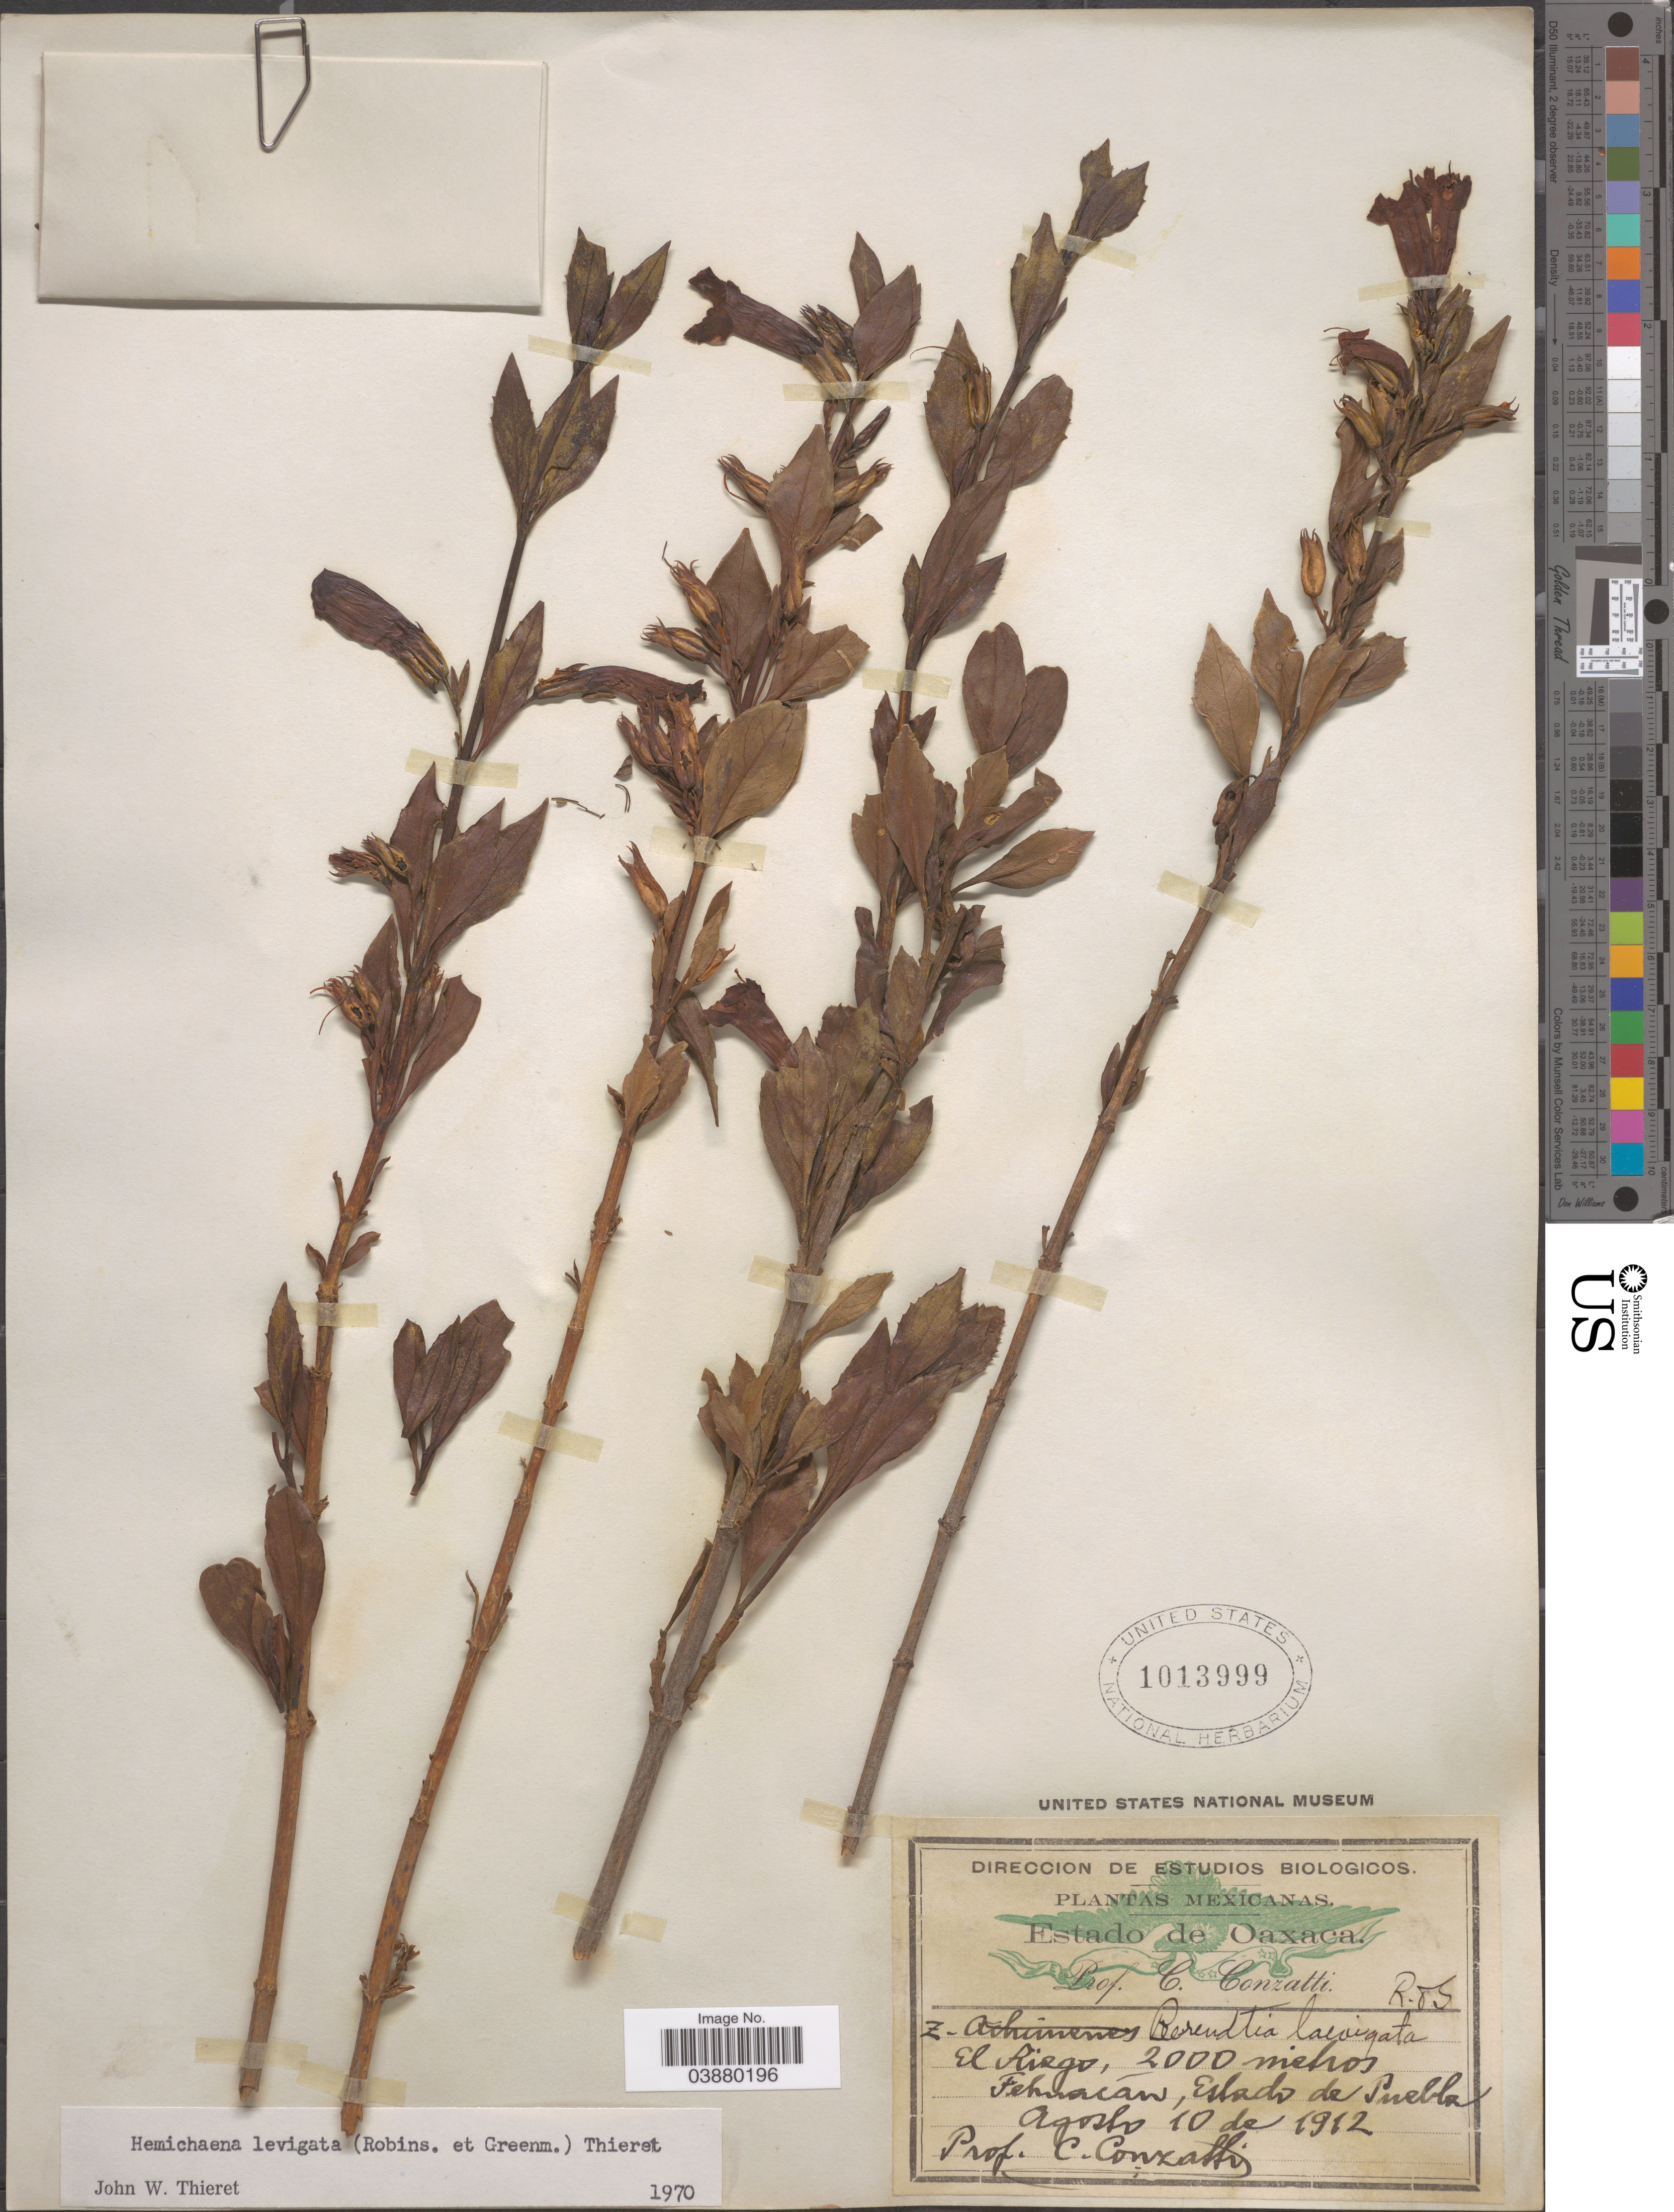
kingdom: Plantae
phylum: Tracheophyta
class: Magnoliopsida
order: Lamiales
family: Phrymaceae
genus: Hemichaena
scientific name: Hemichaena levigata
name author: (B.L. Rob. & Greenm.) Thieret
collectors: C. Conzatti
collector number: R85*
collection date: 1912-08-10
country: Mexico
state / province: Puebla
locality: El Riego, Tehuacan.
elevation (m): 2000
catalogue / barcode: US 1013999